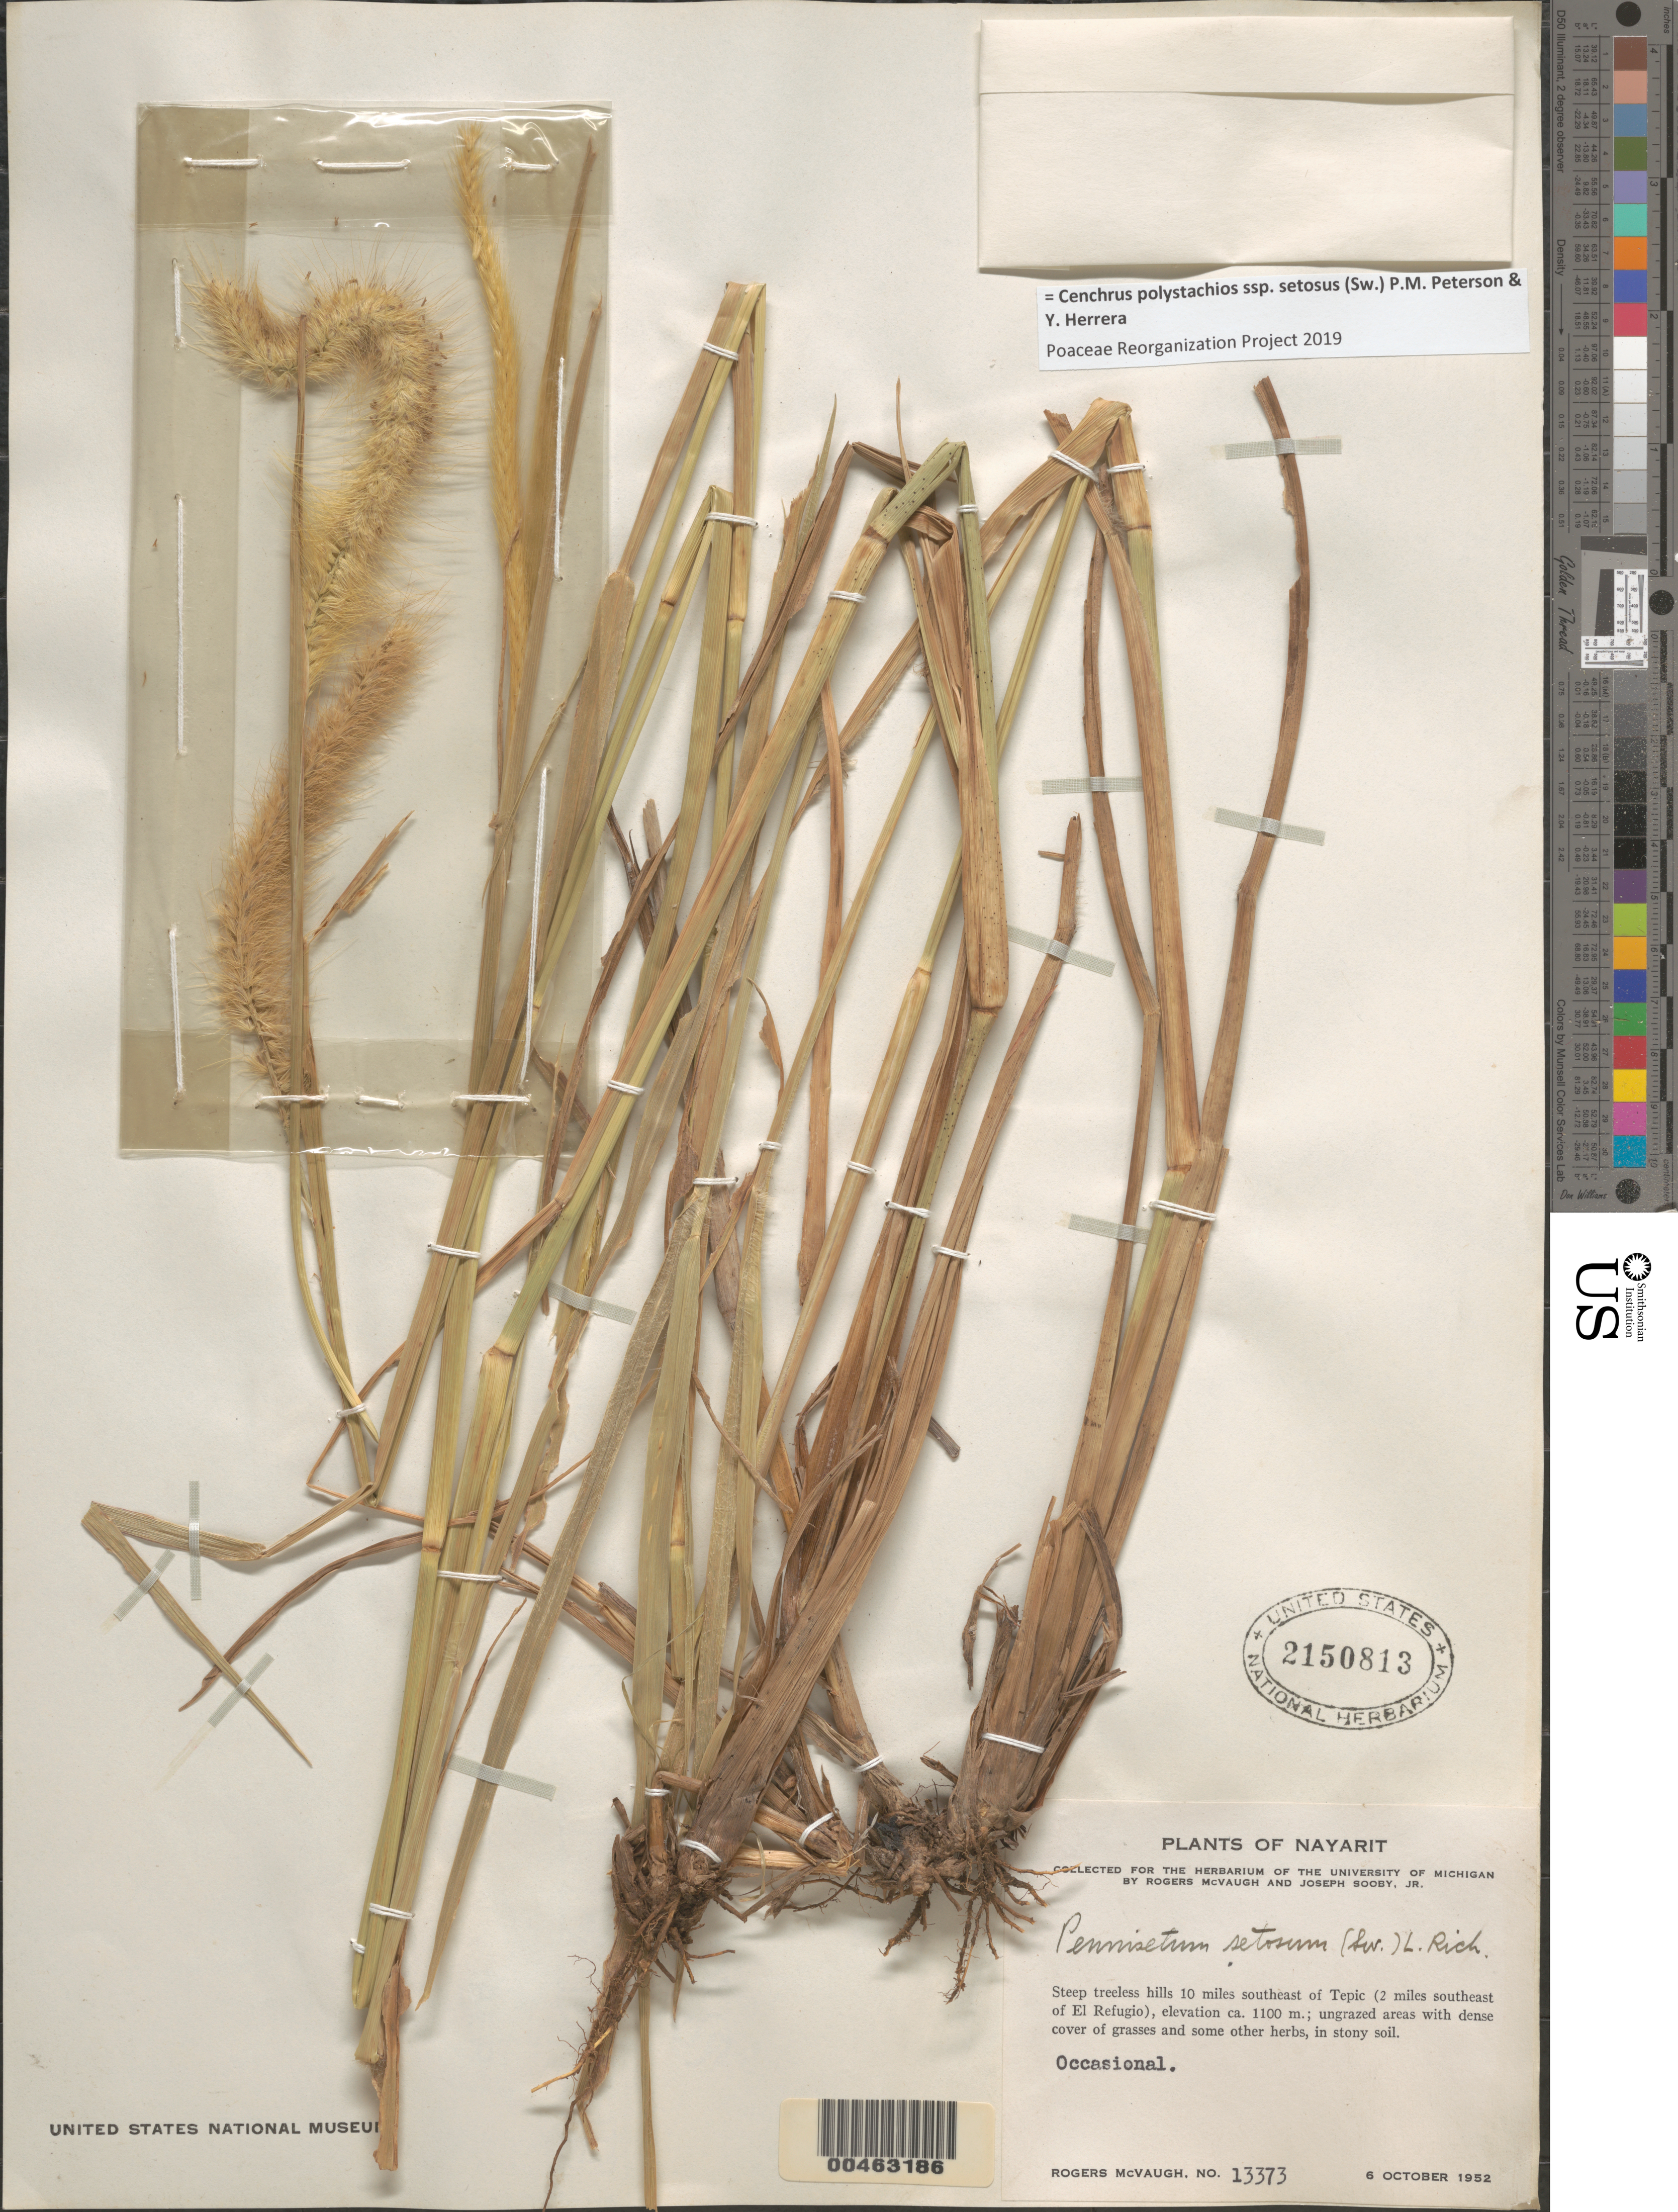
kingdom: Plantae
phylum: Tracheophyta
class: Liliopsida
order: Poales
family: Poaceae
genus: Cenchrus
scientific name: Cenchrus polystachios subsp. setosus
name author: (Sw.) P.M. Peterson & Y. Herrera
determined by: Poaceae Reorganization Project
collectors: R. McVaugh & J. Sooby Jr.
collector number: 13373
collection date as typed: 6 Oct 1952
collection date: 1952-10-06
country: Mexico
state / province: Nayarit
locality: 10 mi SE of Tepic (2 mi SE of El Refugio)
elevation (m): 1100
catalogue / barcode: US 2150813